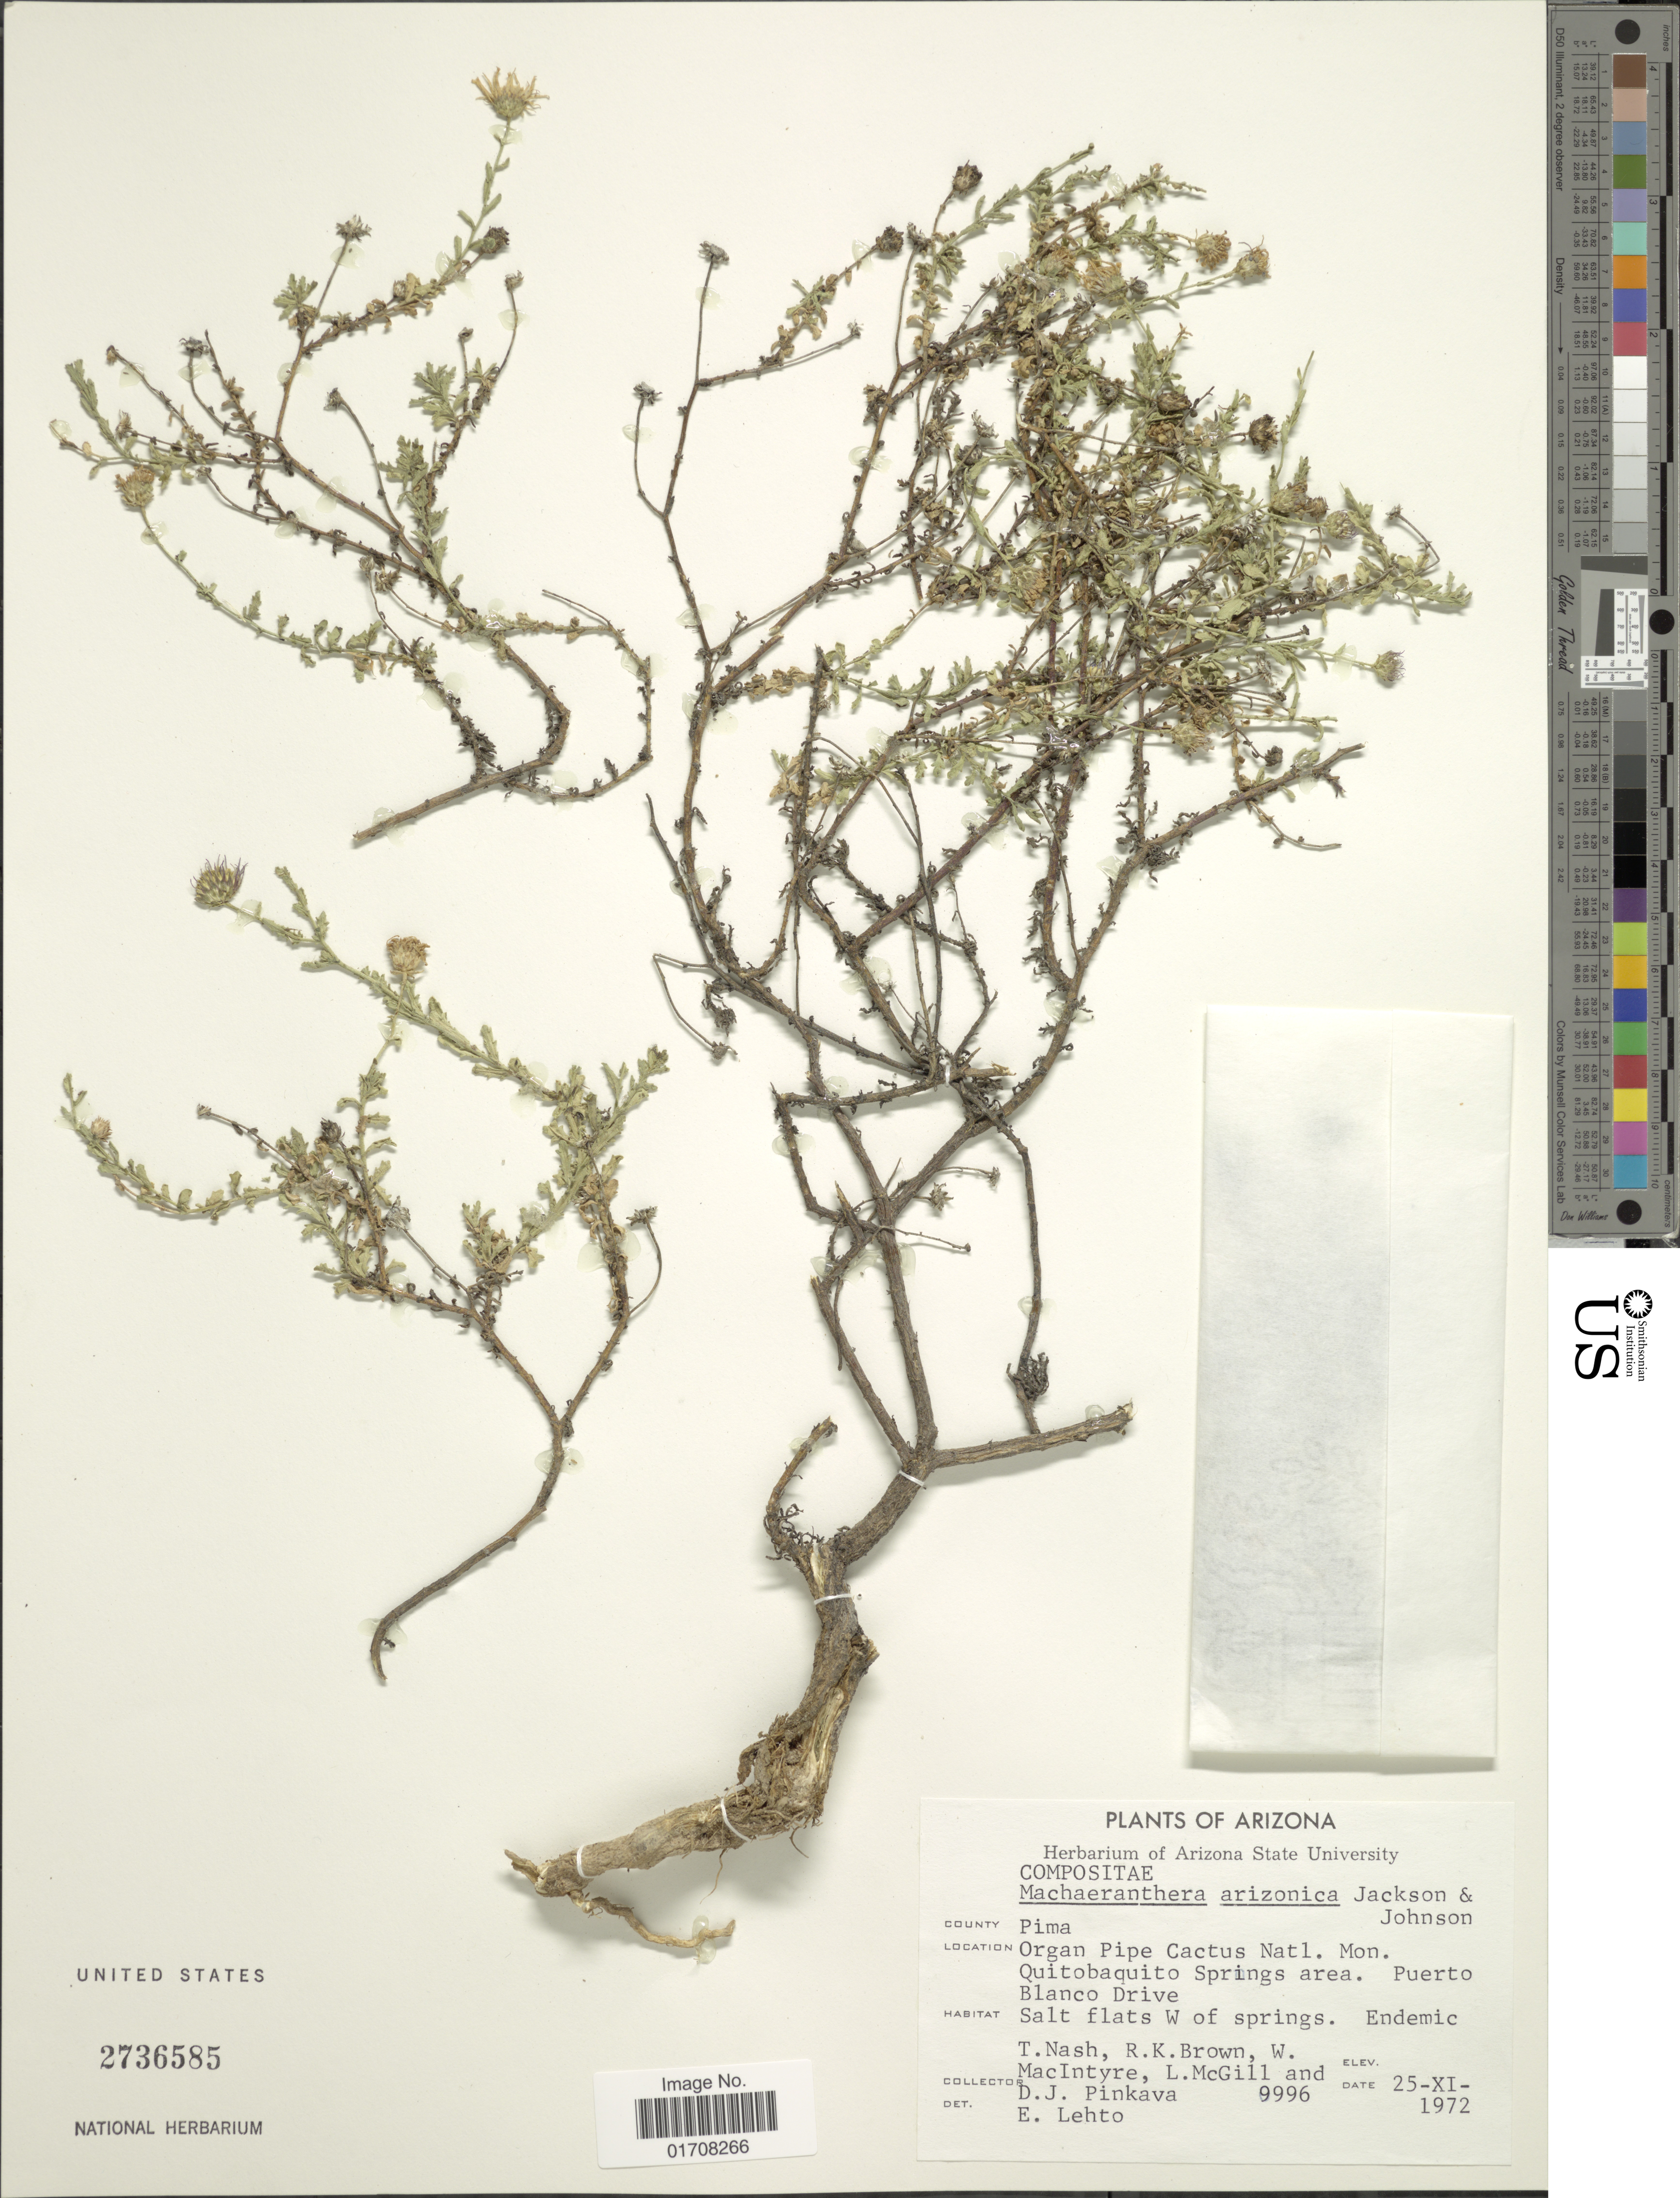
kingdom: Plantae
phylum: Tracheophyta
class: Magnoliopsida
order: Asterales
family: Asteraceae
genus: Machaeranthera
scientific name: Machaeranthera arizonica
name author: R.C. Jacks. & R.R. Johnson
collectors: T. Nash, R. K. Brown, W. Macintyre, L. McGill & D. J. Pinkava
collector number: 9996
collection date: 1972-11-25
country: United States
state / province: Arizona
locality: County Pima, Organ Pipe Cactus Natl. Mon. Quitobaquito Springs area, Puerto Blanco Drive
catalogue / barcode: US 2736585